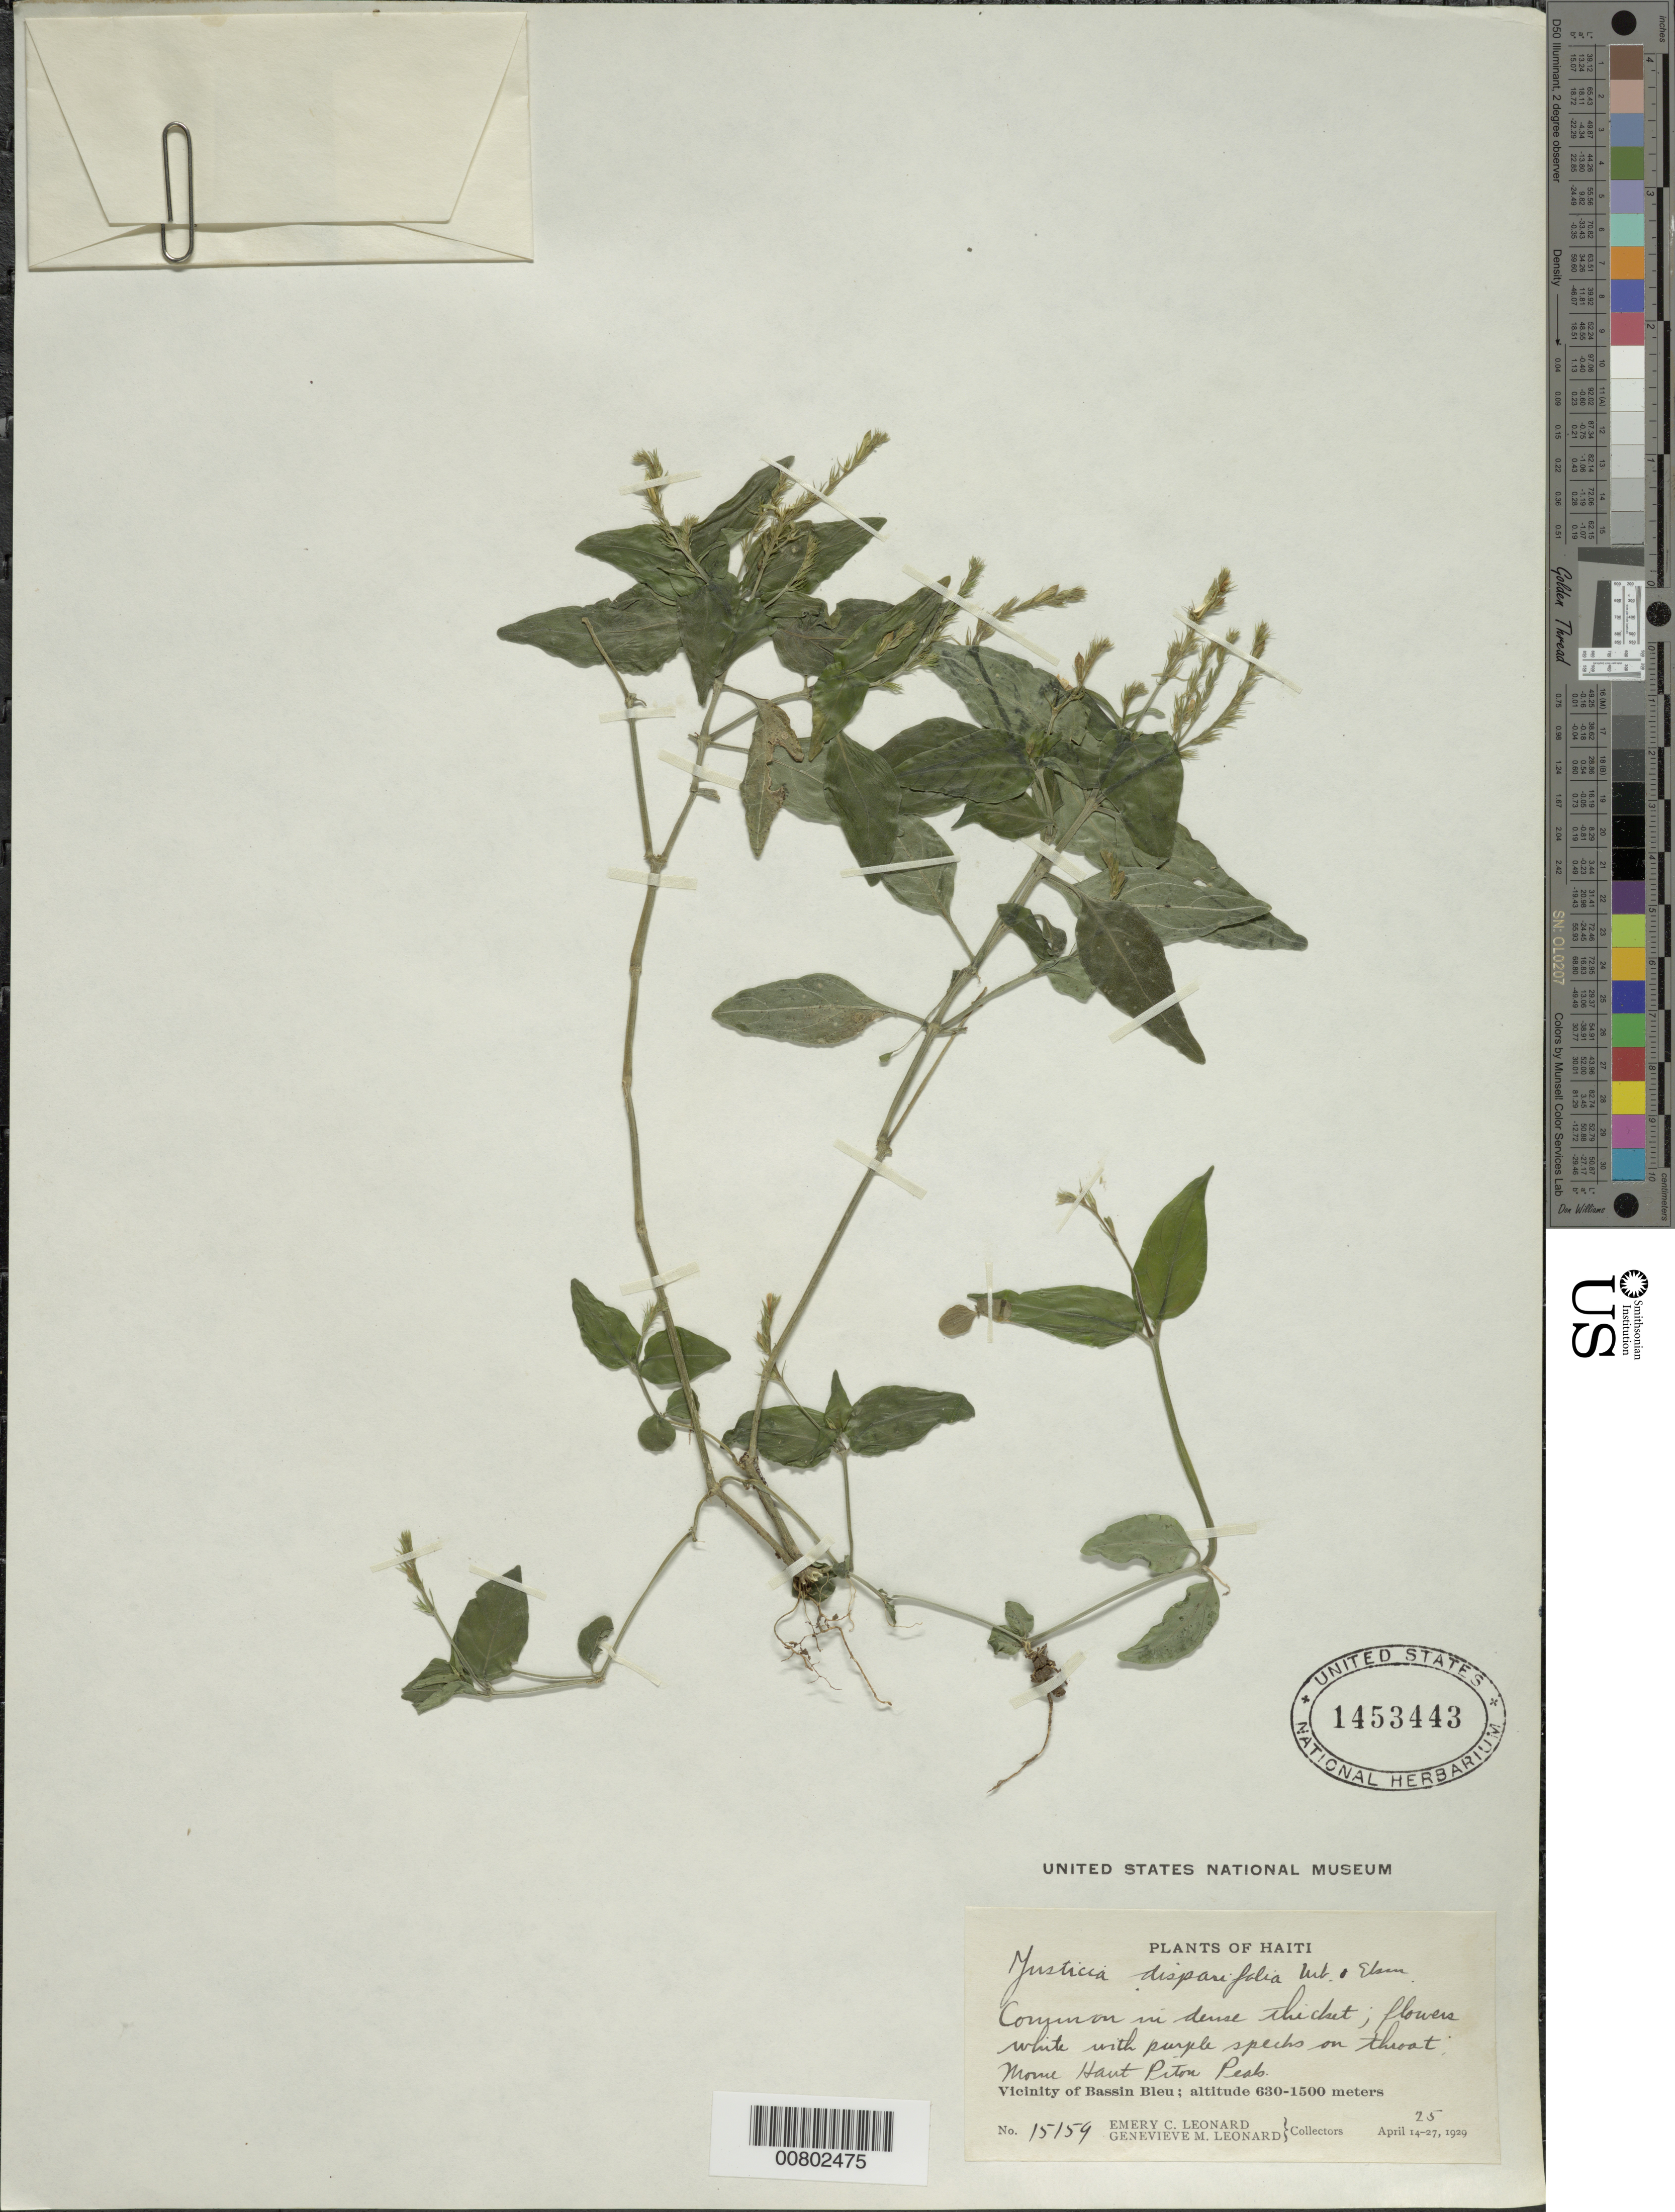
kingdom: Plantae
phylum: Tracheophyta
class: Magnoliopsida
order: Lamiales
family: Acanthaceae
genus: Justicia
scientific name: Justicia disparifolia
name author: Urb. & Ekman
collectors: E. C. Leonard & G. M. Leonard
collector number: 15159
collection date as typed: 25 Apr 1929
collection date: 1929-04-25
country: Haiti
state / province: Nord-Ouest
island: Hispaniola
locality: Vicinity of Bassin Bleu, Morne Haut Piton Peak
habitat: In dense thickets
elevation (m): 630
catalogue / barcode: US 1453443